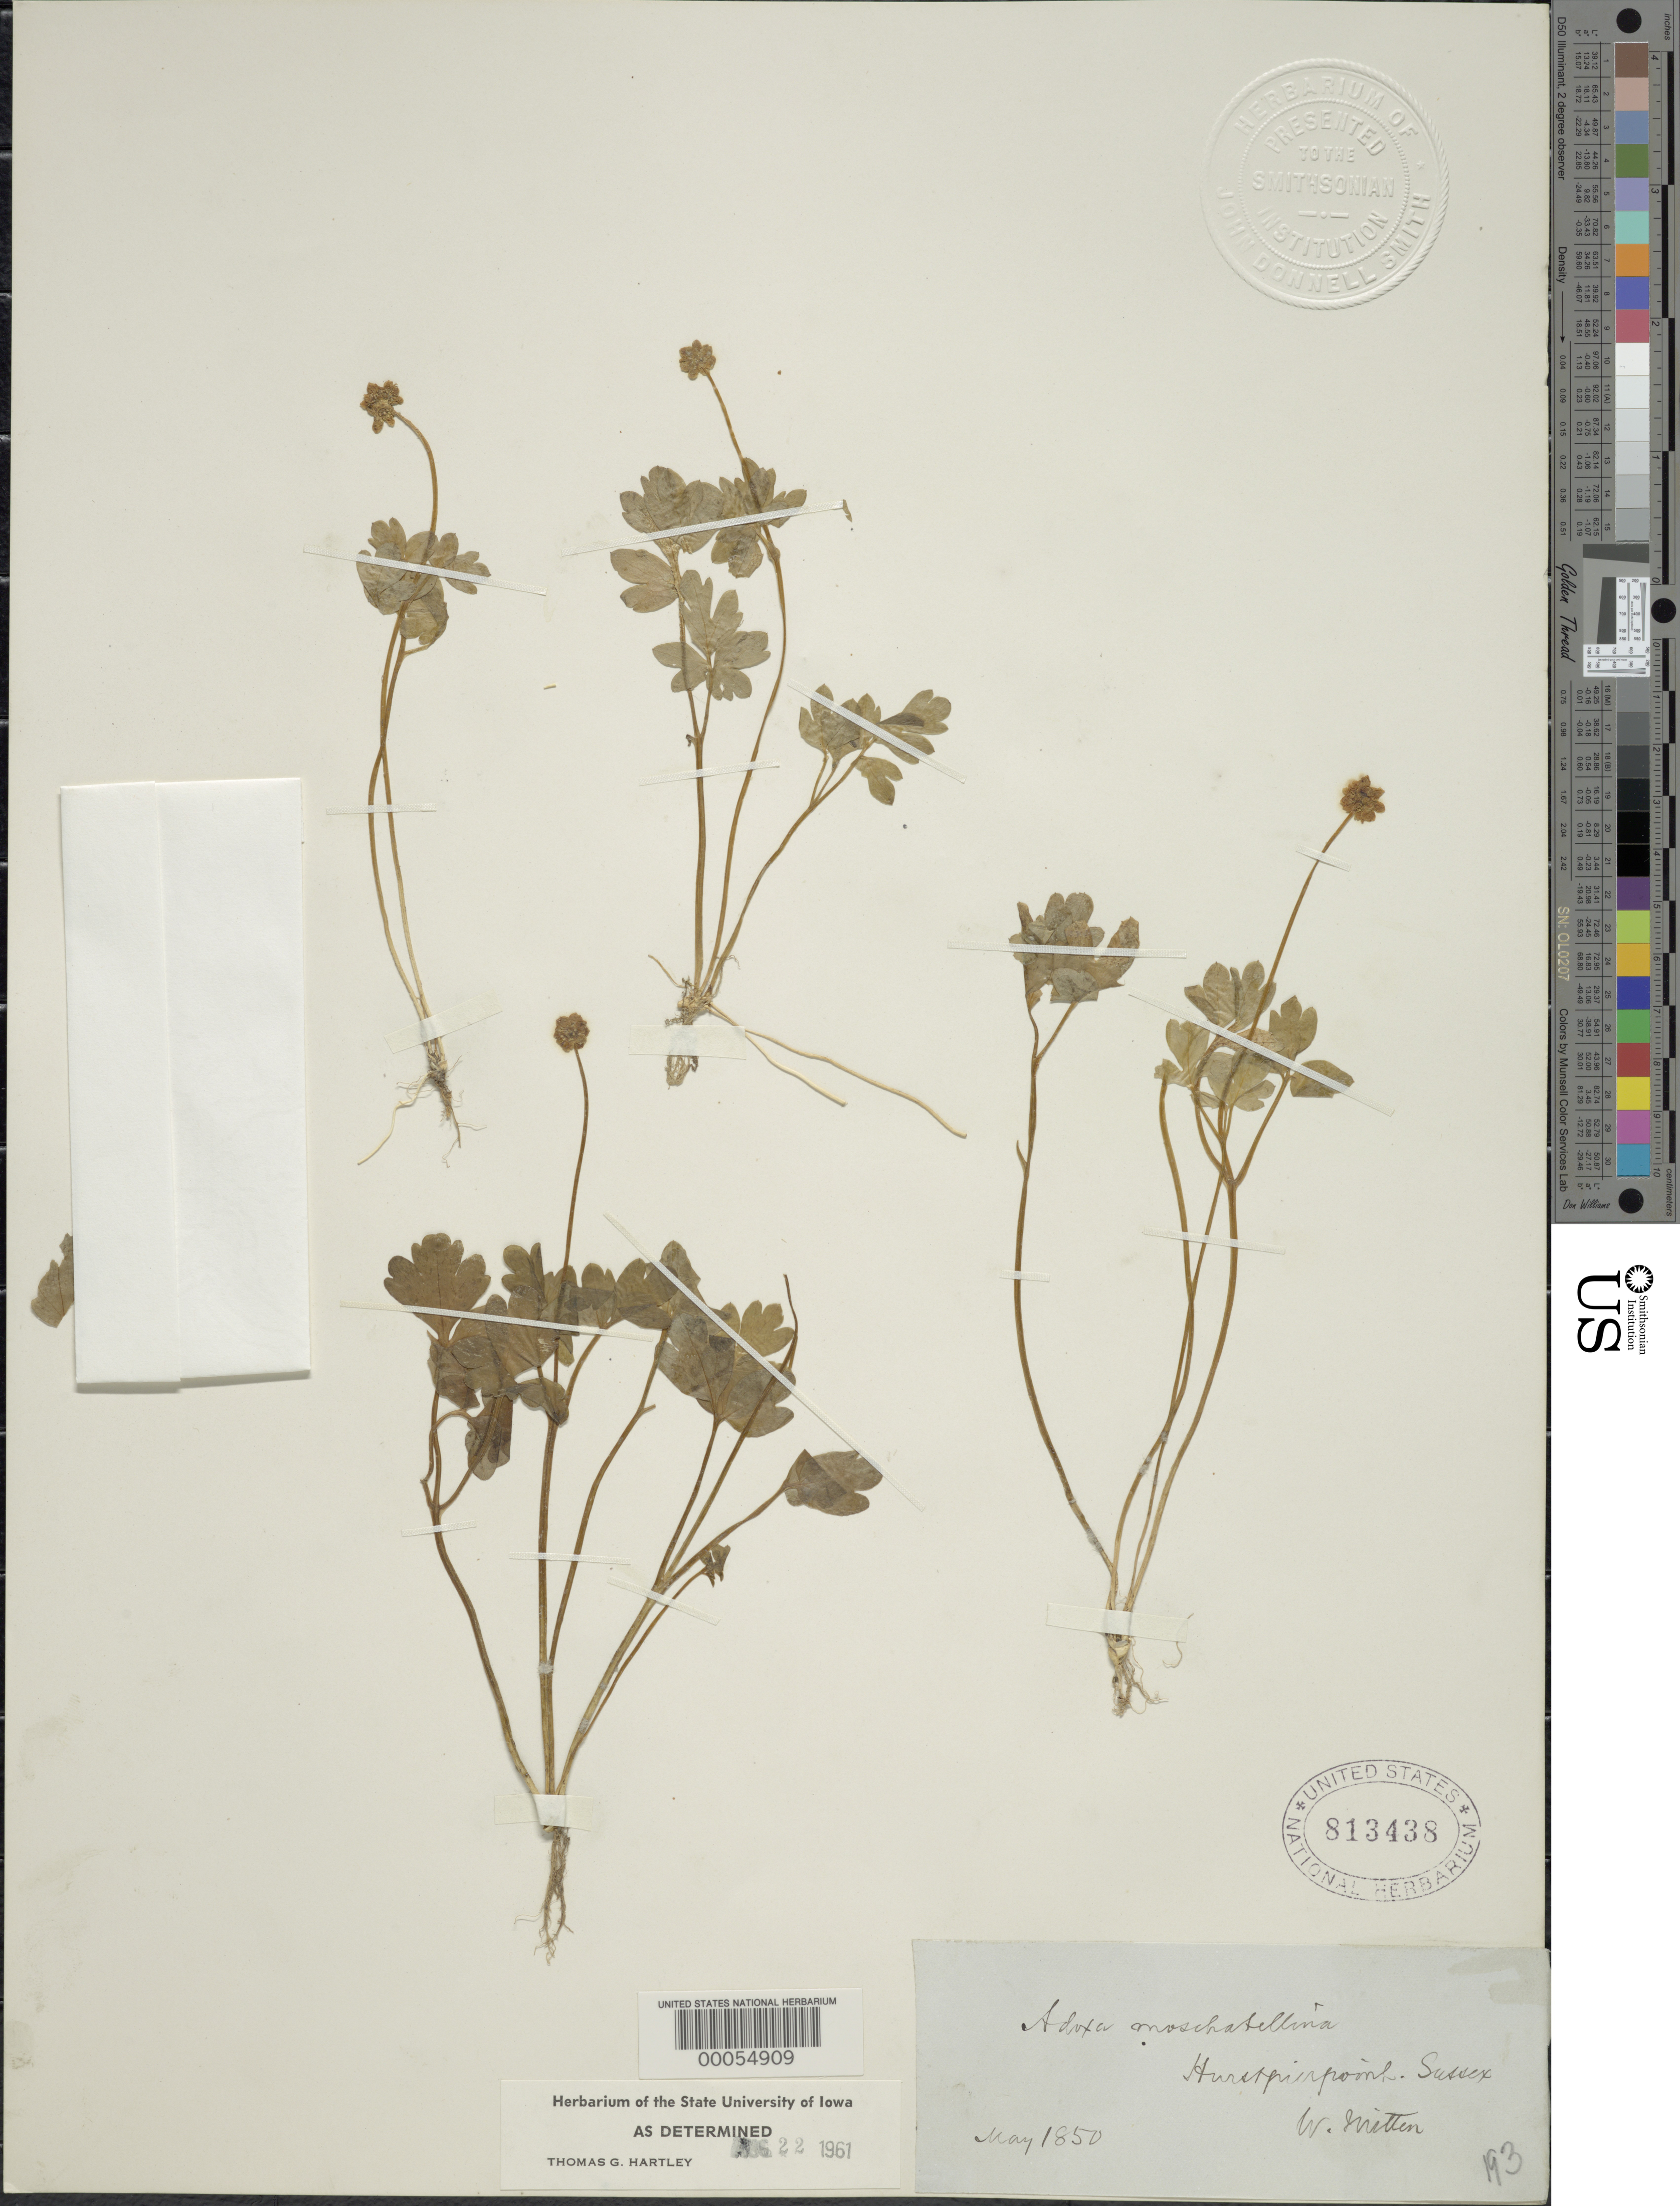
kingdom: Plantae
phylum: Tracheophyta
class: Magnoliopsida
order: Dipsacales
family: Viburnaceae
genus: Adoxa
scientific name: Adoxa moschatellina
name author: L.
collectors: W. Mitten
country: United Kingdom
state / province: England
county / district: West Sussex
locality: Hurstpierpoint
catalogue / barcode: US 813438